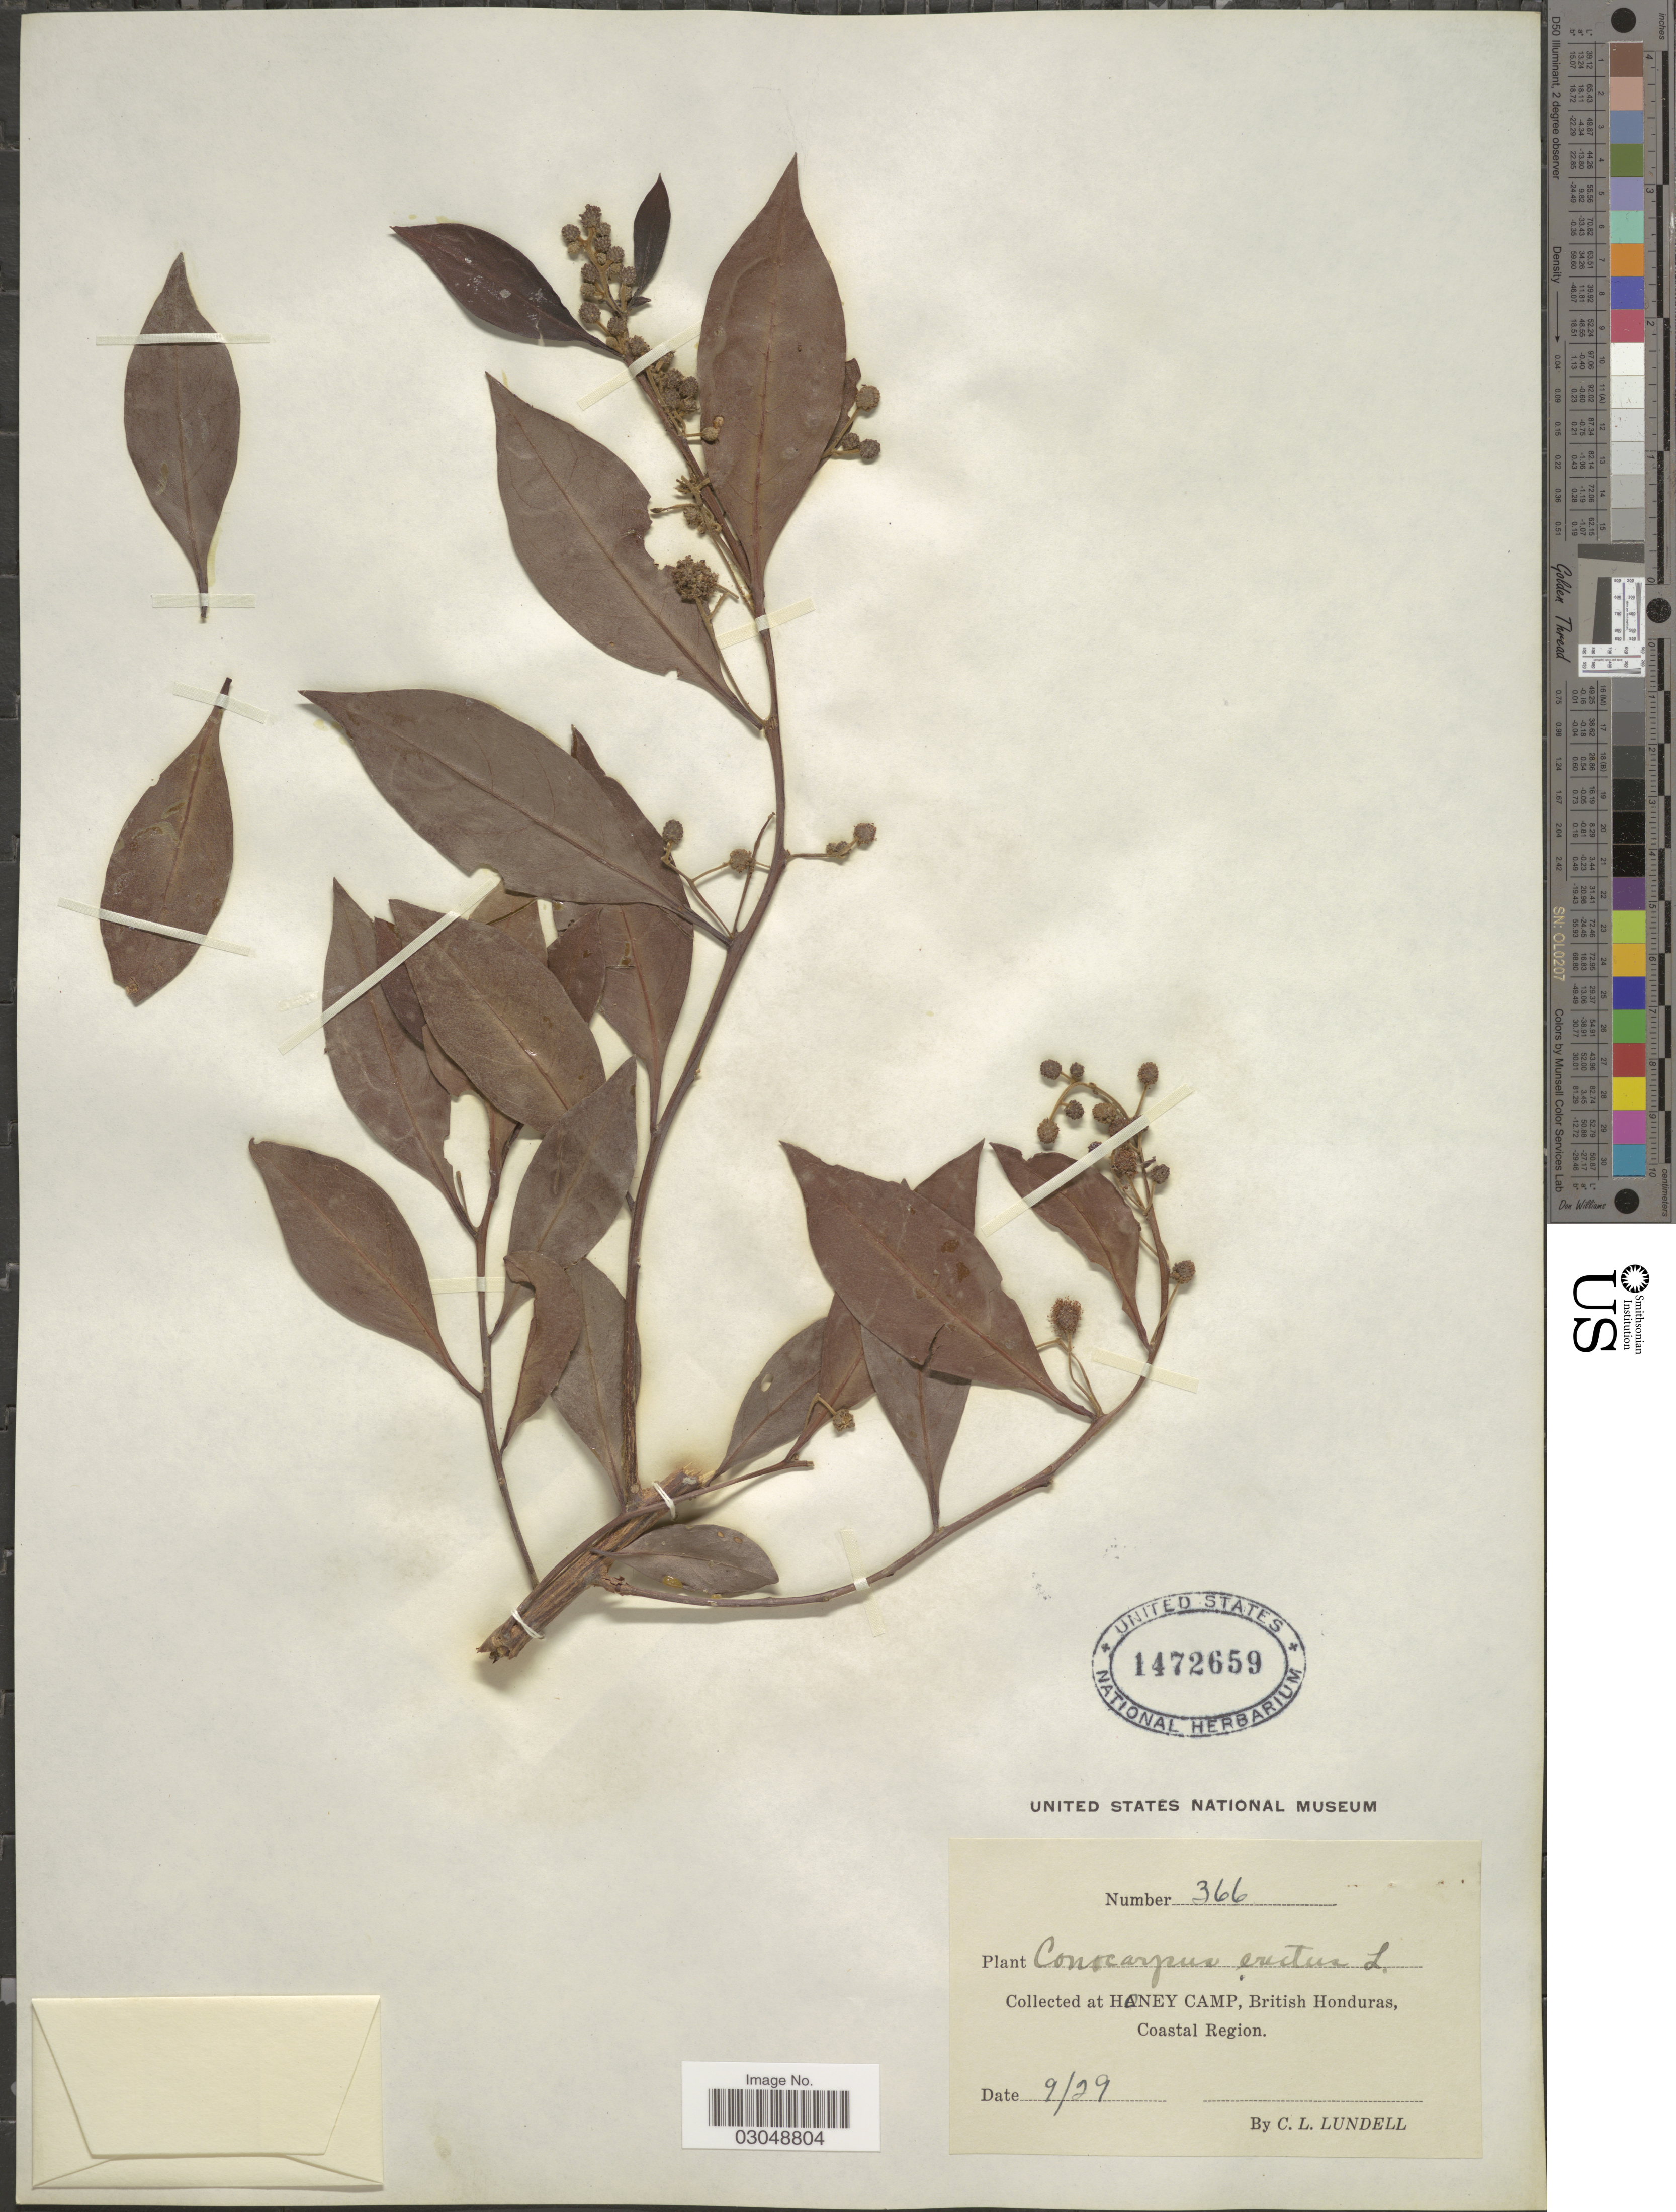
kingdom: Plantae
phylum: Tracheophyta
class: Magnoliopsida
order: Myrtales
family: Combretaceae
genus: Conocarpus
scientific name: Conocarpus erectus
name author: L.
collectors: C. L. Lundell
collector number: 366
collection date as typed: Transcribed d/m/y: /9/29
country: Belize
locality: At Honey Camp, British Honduras, Coastal Region.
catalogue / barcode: US 1472659